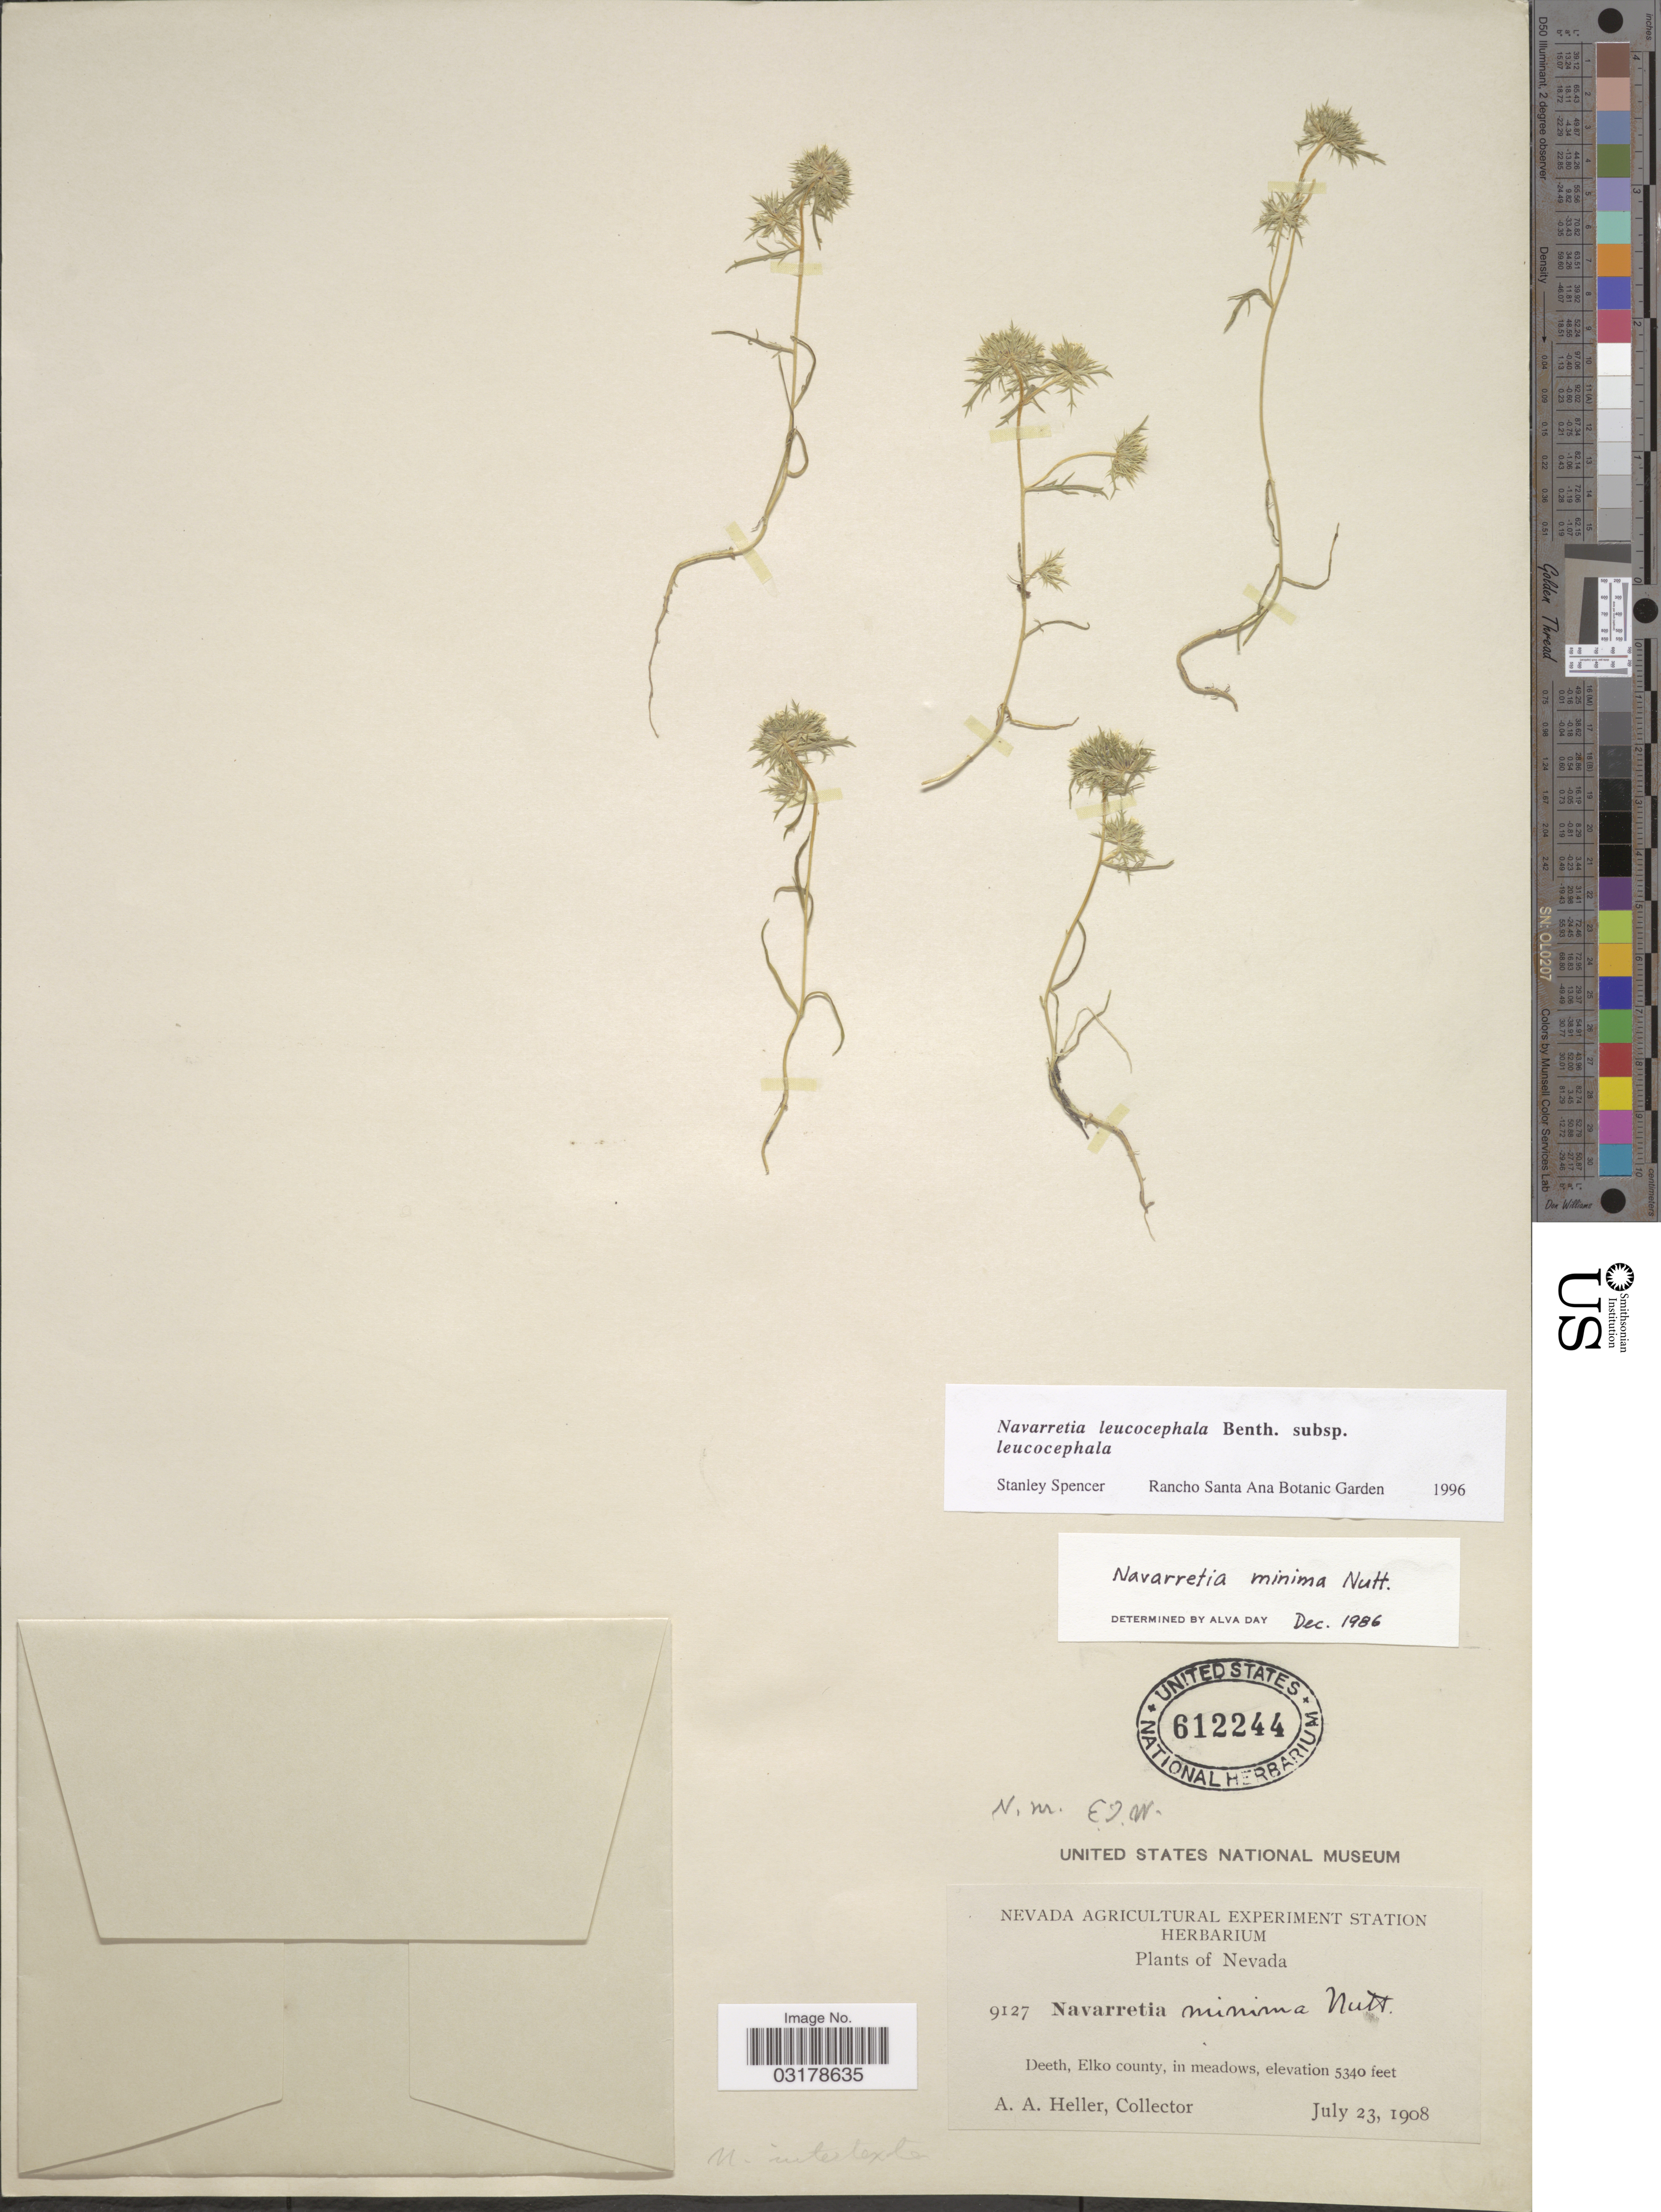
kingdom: Plantae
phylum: Tracheophyta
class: Magnoliopsida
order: Ericales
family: Polemoniaceae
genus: Navarretia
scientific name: Navarretia leucocephala subsp. leucocephala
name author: Benth.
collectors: A. A. Heller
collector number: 9127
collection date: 1908-07-23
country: United States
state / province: Nevada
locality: Deeth, Elko county.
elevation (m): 1628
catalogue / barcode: US 612244